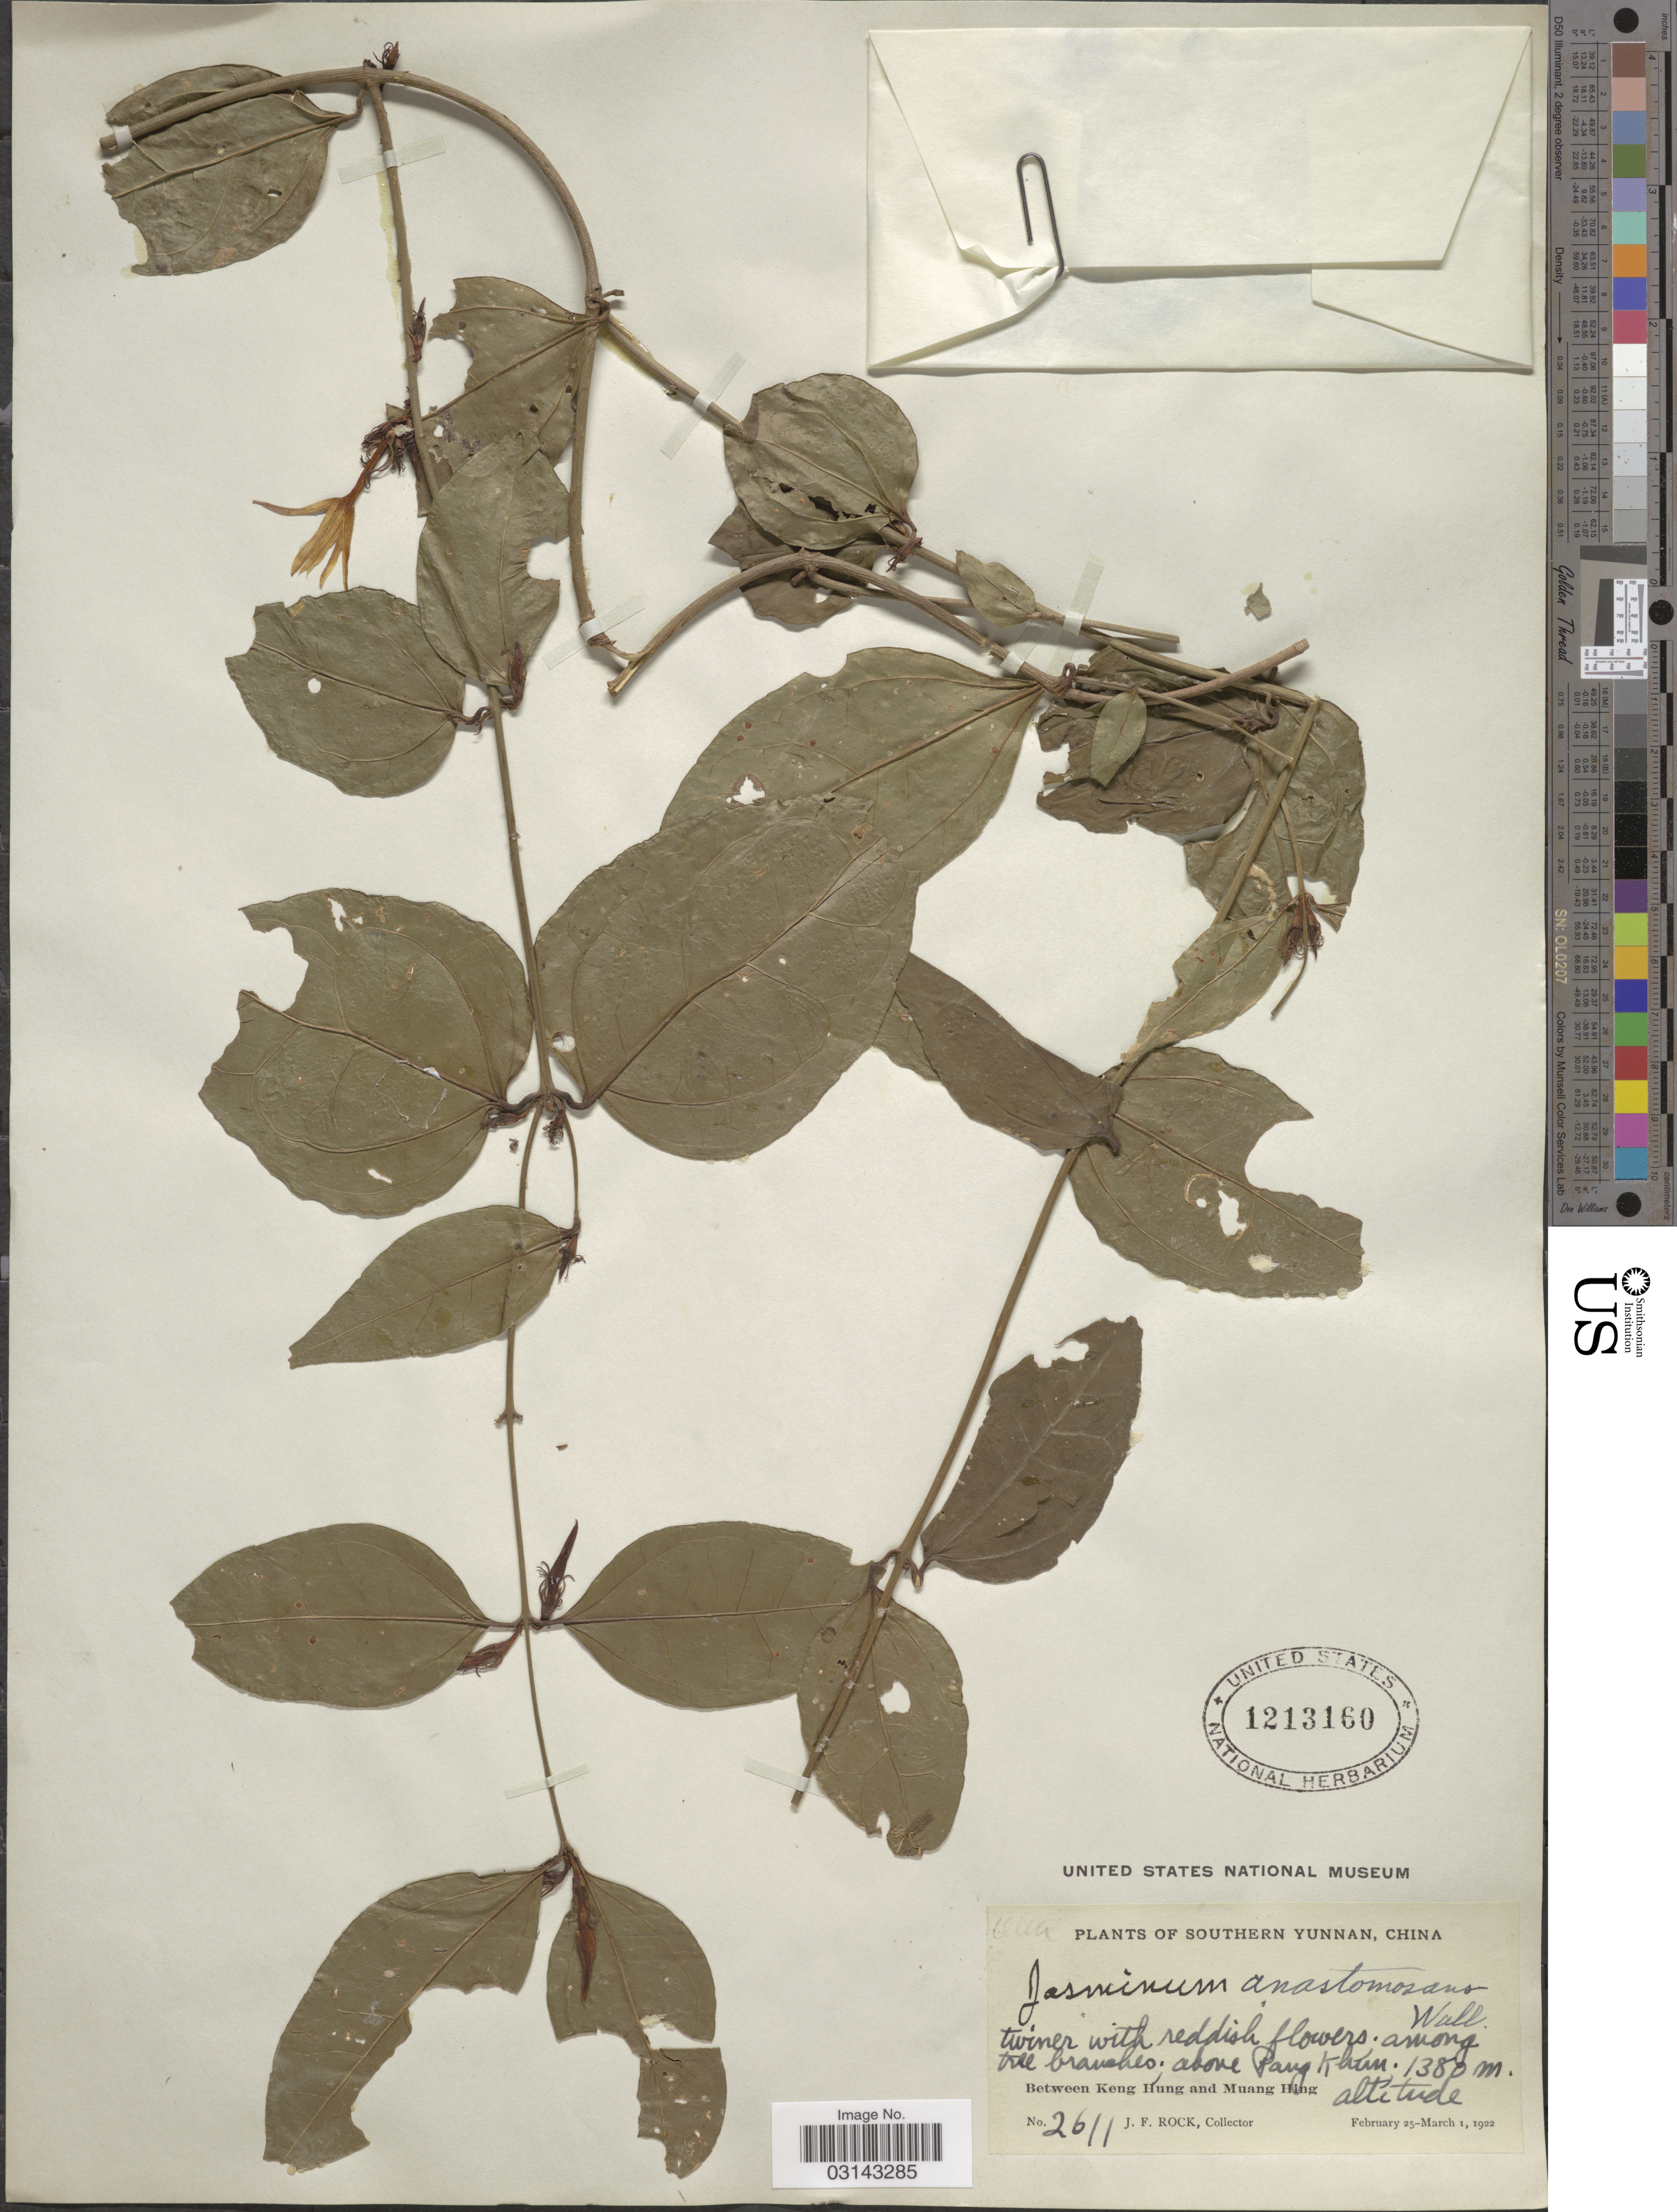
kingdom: Plantae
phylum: Tracheophyta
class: Magnoliopsida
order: Lamiales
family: Oleaceae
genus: Jasminum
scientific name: Jasminum anastomosans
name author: Wall. & A. DC.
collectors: J. Rock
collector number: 2611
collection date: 1922-02-25/1922-03-01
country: China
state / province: Yunnan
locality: Southern Yunnan. Above Pang Khun. Between Keng Hung and Muang Hing.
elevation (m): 1380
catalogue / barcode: US 1213160